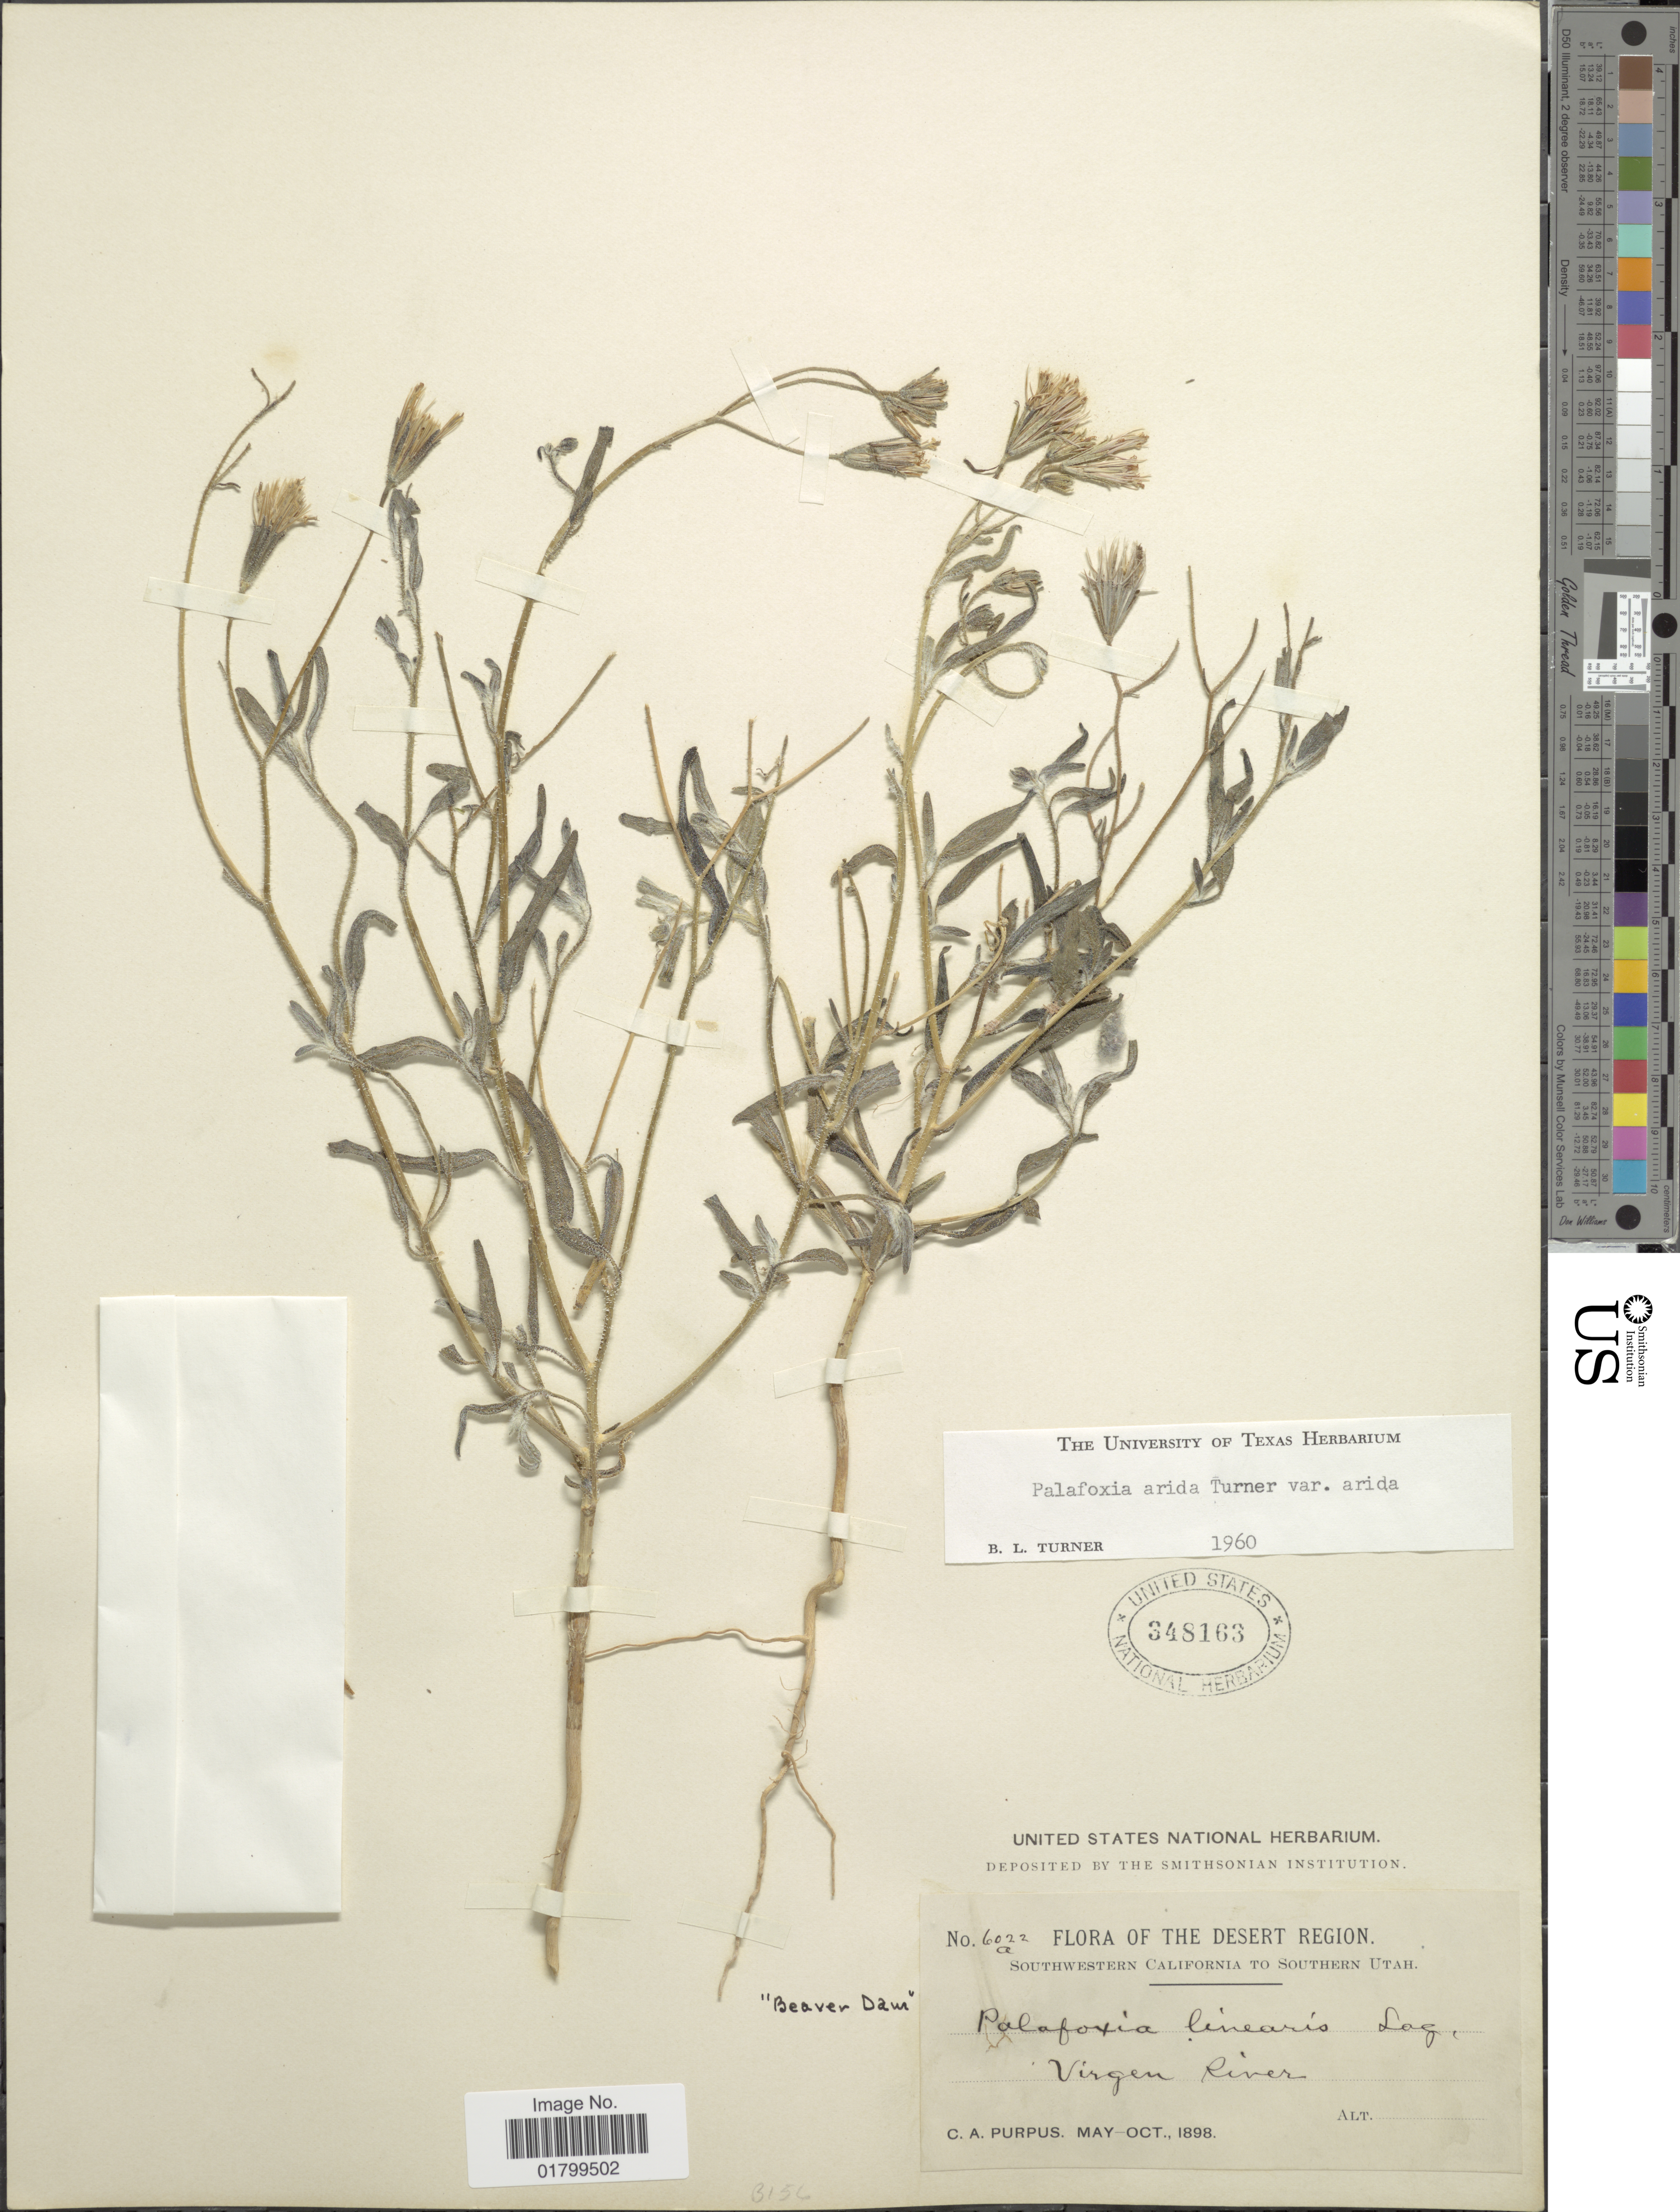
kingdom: Plantae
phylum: Tracheophyta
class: Magnoliopsida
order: Asterales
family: Asteraceae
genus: Palafoxia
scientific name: Palafoxia arida var. arida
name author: B.L. Turner & M.I. Morris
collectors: C. A. Purpus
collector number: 6022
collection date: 1898-05/1898-10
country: United States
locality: Southwestern California to Southern Utah, Virgen River, The Desert Region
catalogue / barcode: US 348163